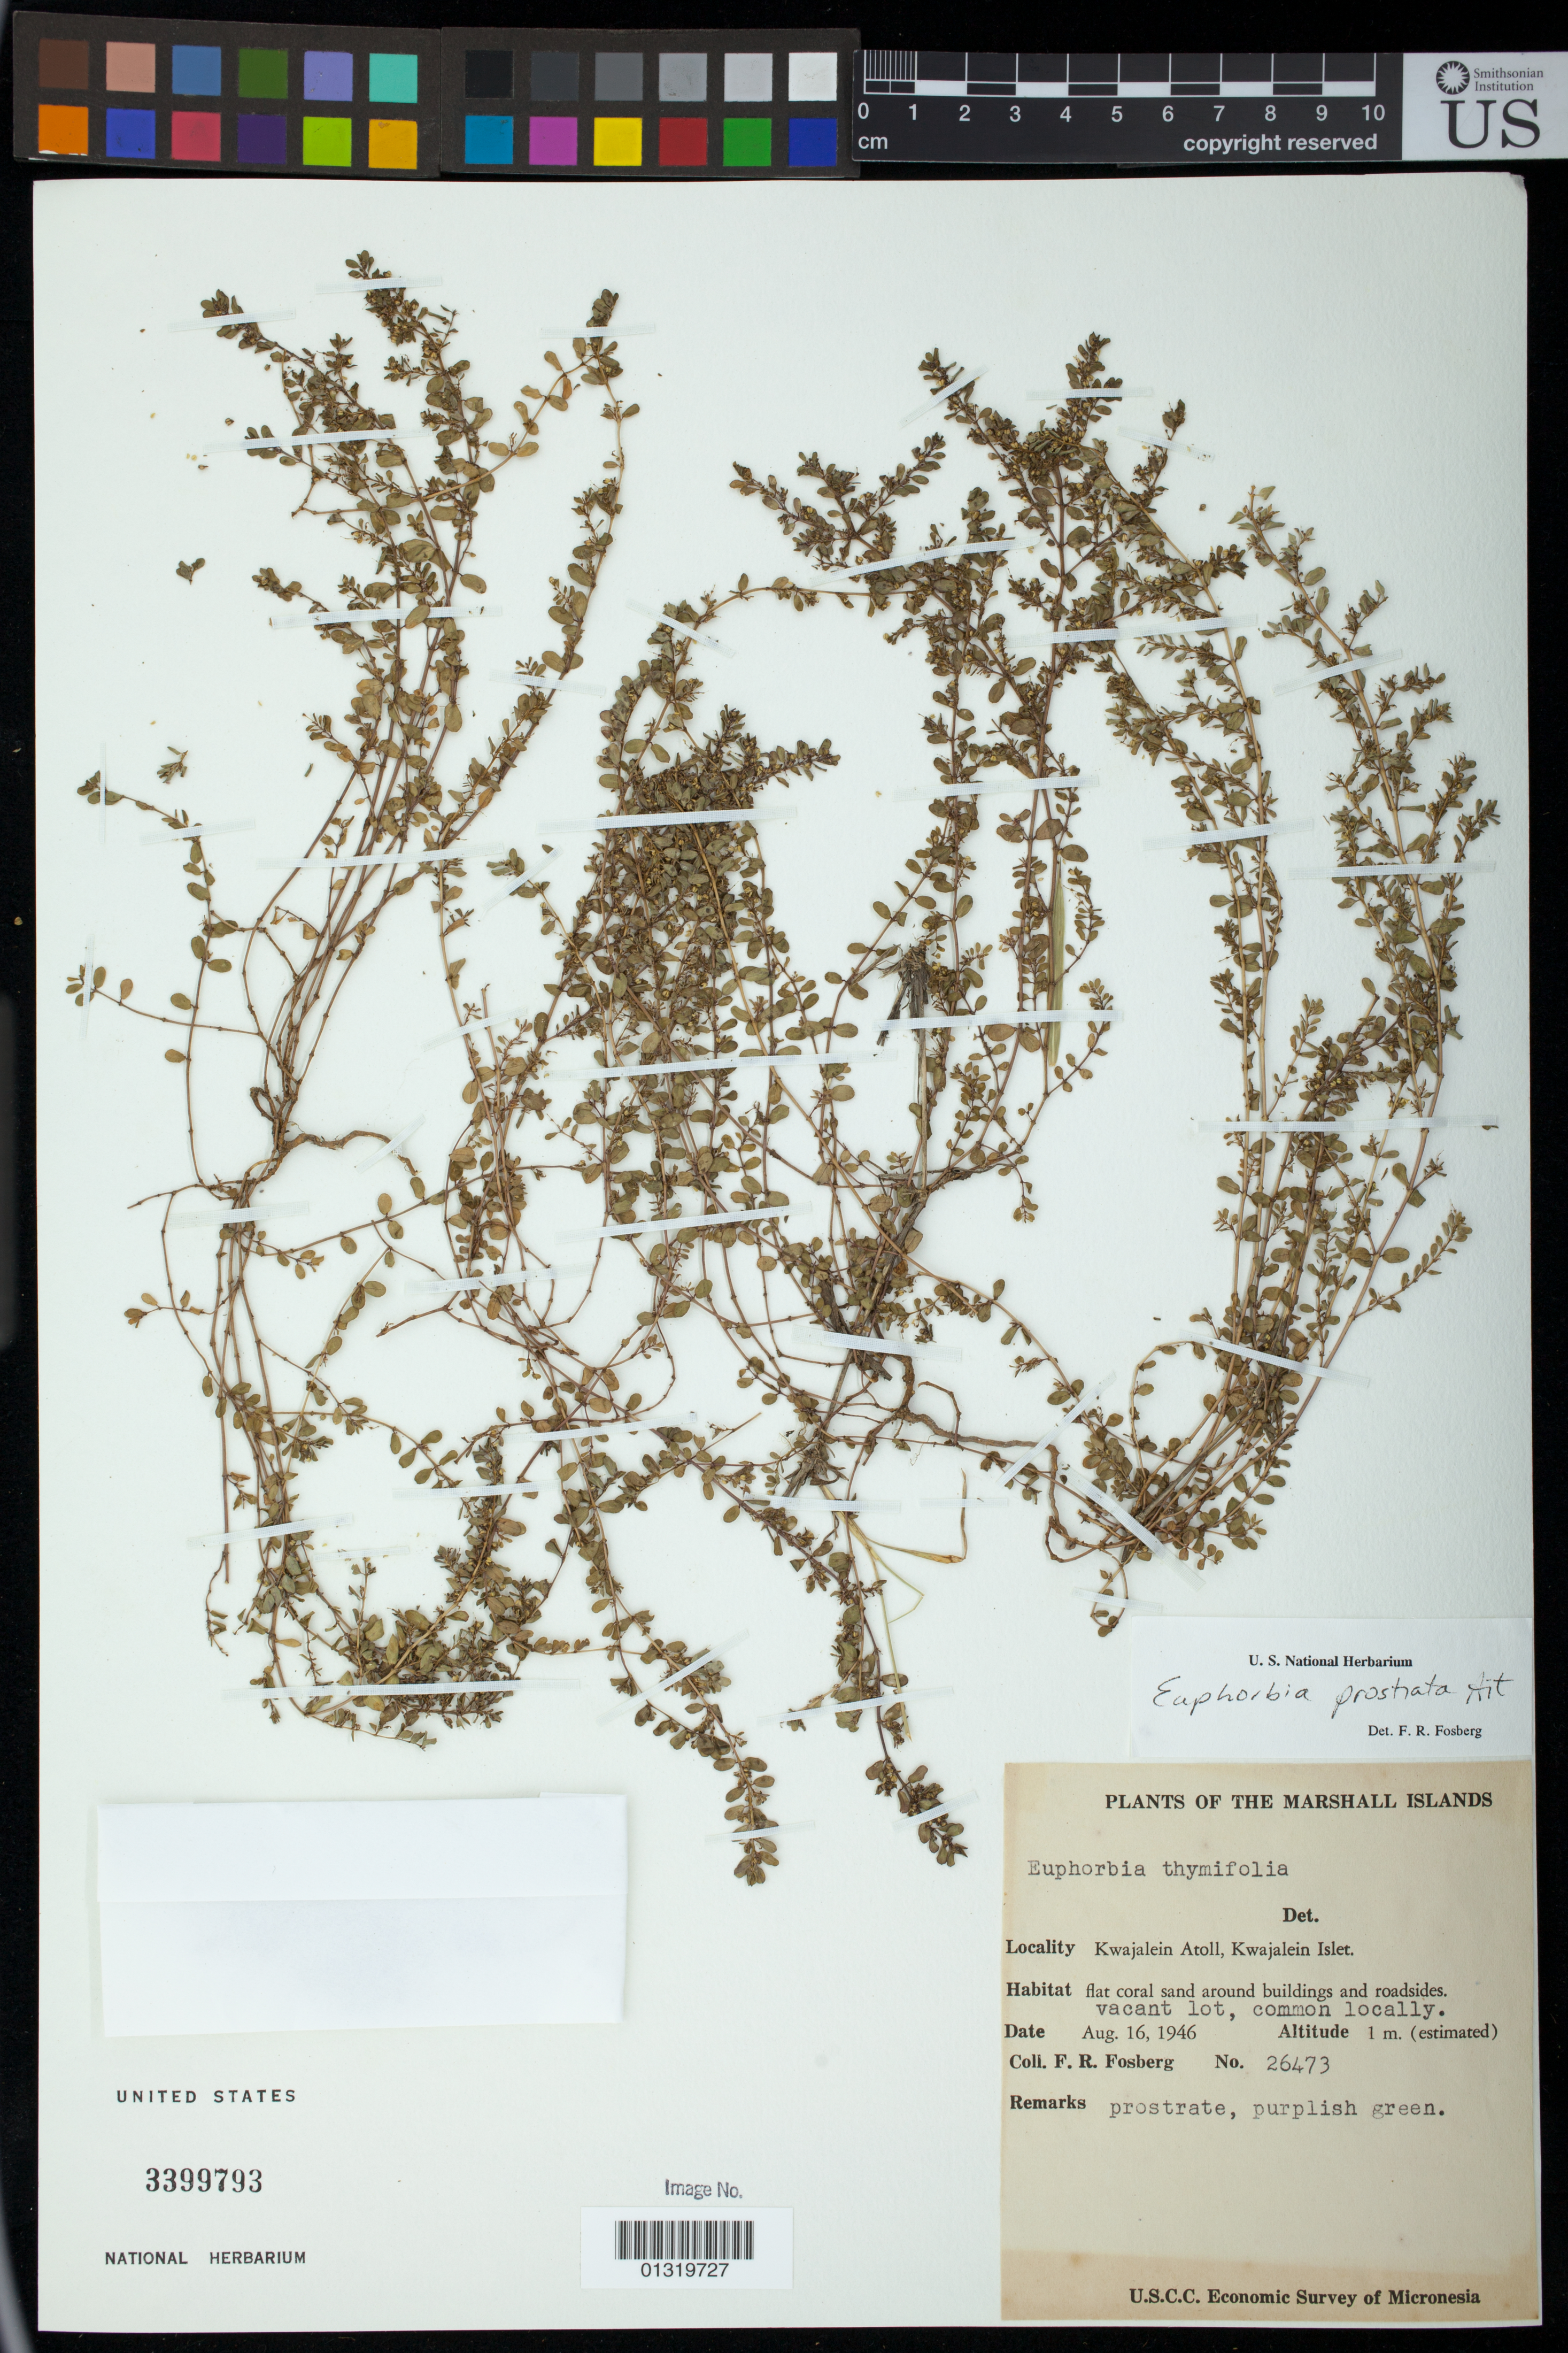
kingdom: Plantae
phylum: Tracheophyta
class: Magnoliopsida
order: Malpighiales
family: Euphorbiaceae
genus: Euphorbia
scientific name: Euphorbia prostrata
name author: Aiton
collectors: F. R. Fosberg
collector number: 26473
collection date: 1946-08-16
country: Marshall Islands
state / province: Kwajalein Atoll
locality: Kwajalein Islet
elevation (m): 1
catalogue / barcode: US 3399793